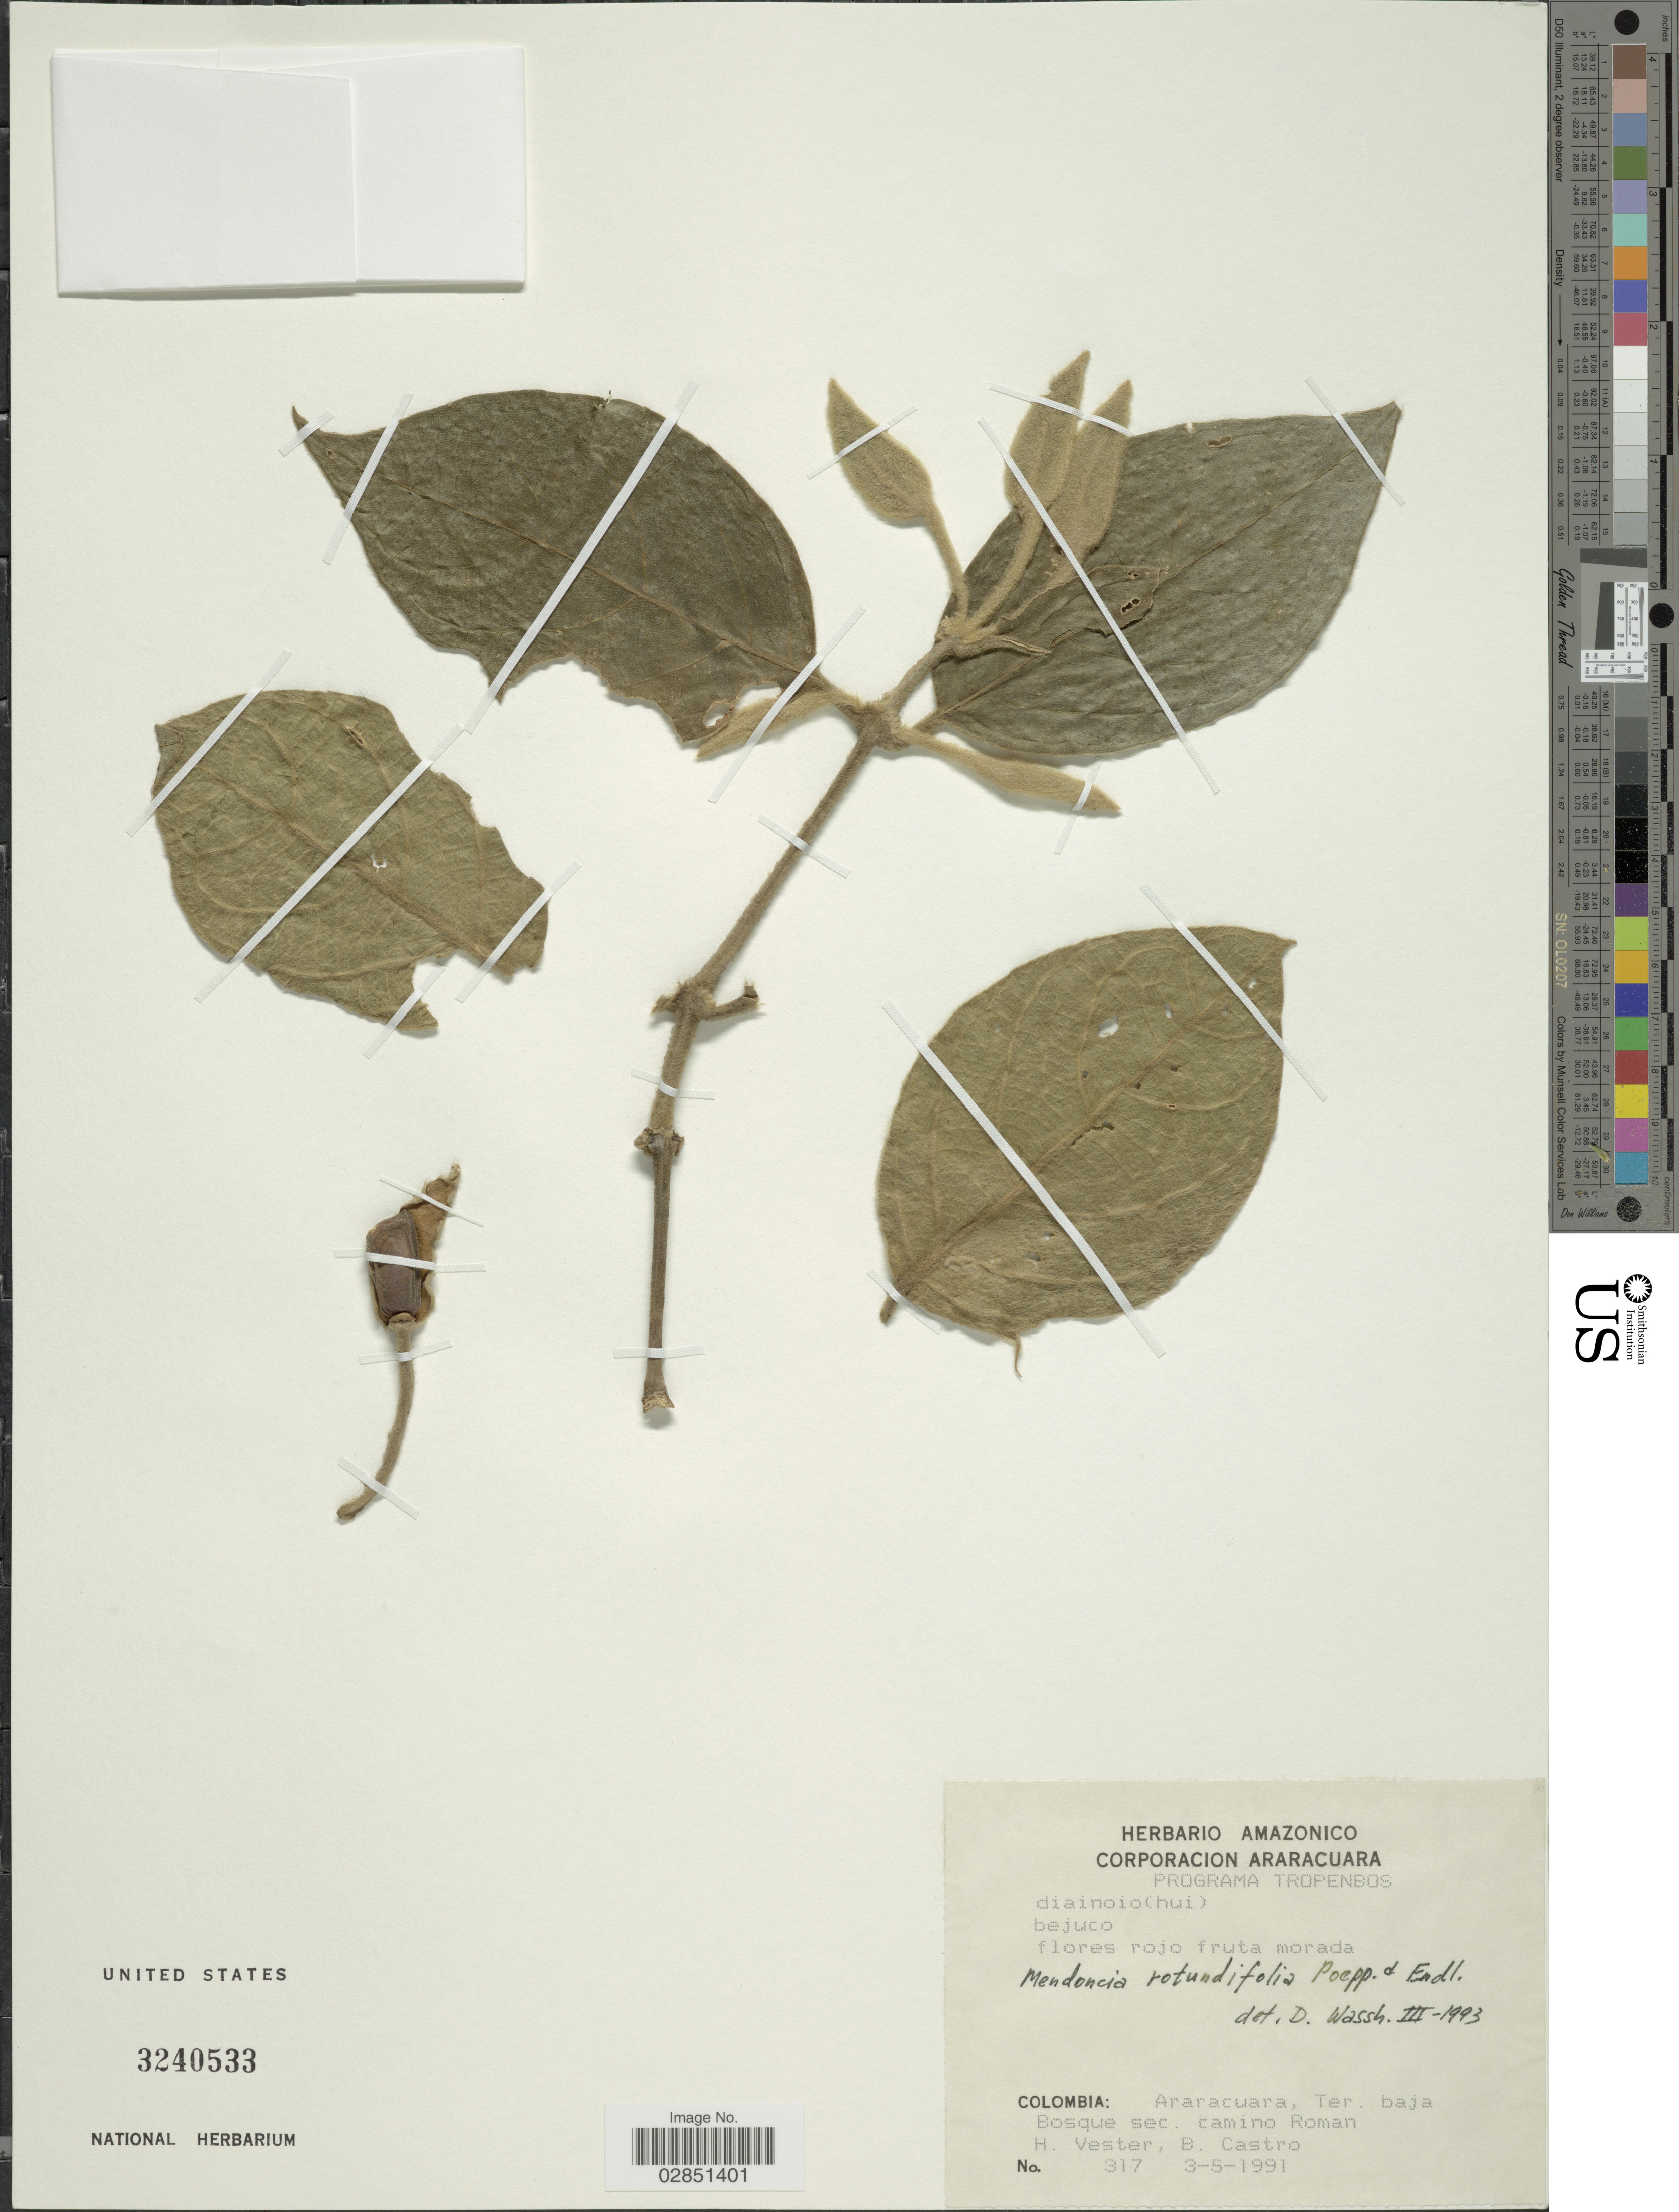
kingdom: Plantae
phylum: Tracheophyta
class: Magnoliopsida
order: Lamiales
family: Acanthaceae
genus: Mendoncia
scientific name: Mendoncia rotundifolia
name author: Poepp. & Endl.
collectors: H. Vester & B. Castro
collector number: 317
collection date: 1991-05-03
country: Colombia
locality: Araracuara, Ter. baja Bosque sec. camino Roman.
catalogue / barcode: US 3240533